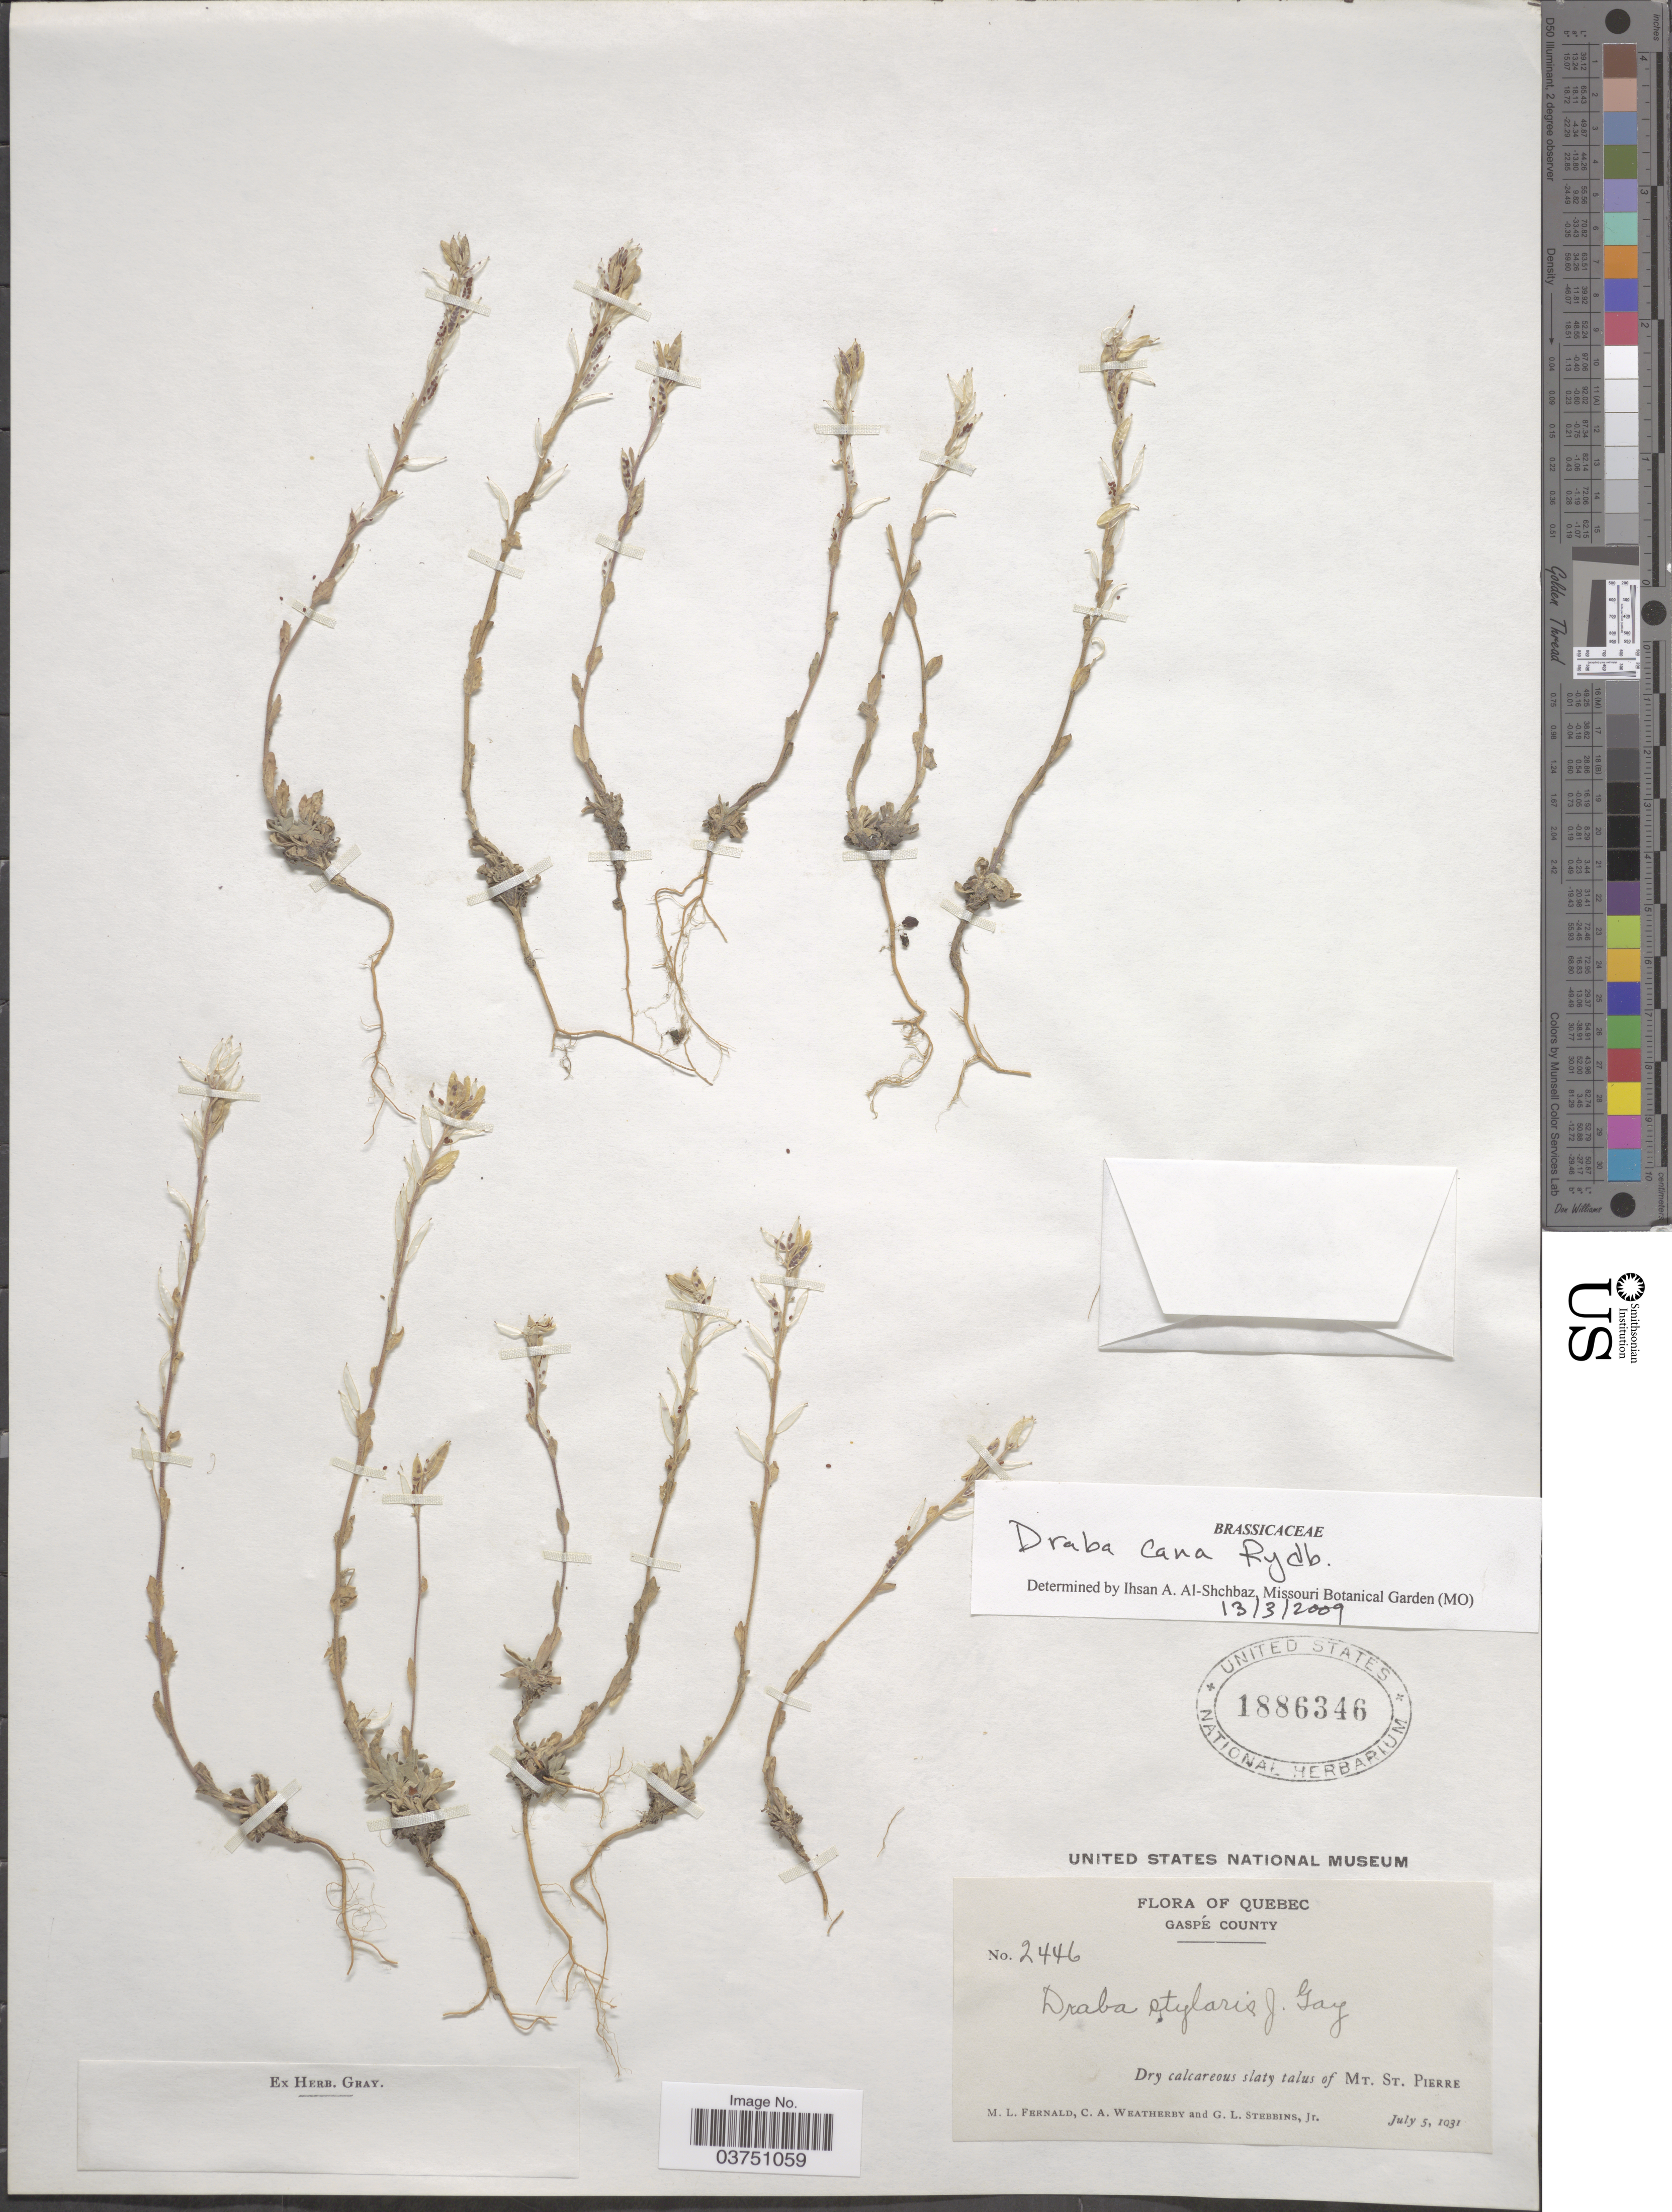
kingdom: Plantae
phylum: Tracheophyta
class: Magnoliopsida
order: Brassicales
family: Brassicaceae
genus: Draba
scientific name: Draba cana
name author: Rydb.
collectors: M. L. Fernald, C. A. Weatherby & G. L. Stebbins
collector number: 2446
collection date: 1931-07-05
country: Canada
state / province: Quebec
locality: Gaspé County. Mt. St. Pierre.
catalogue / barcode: US 1886346